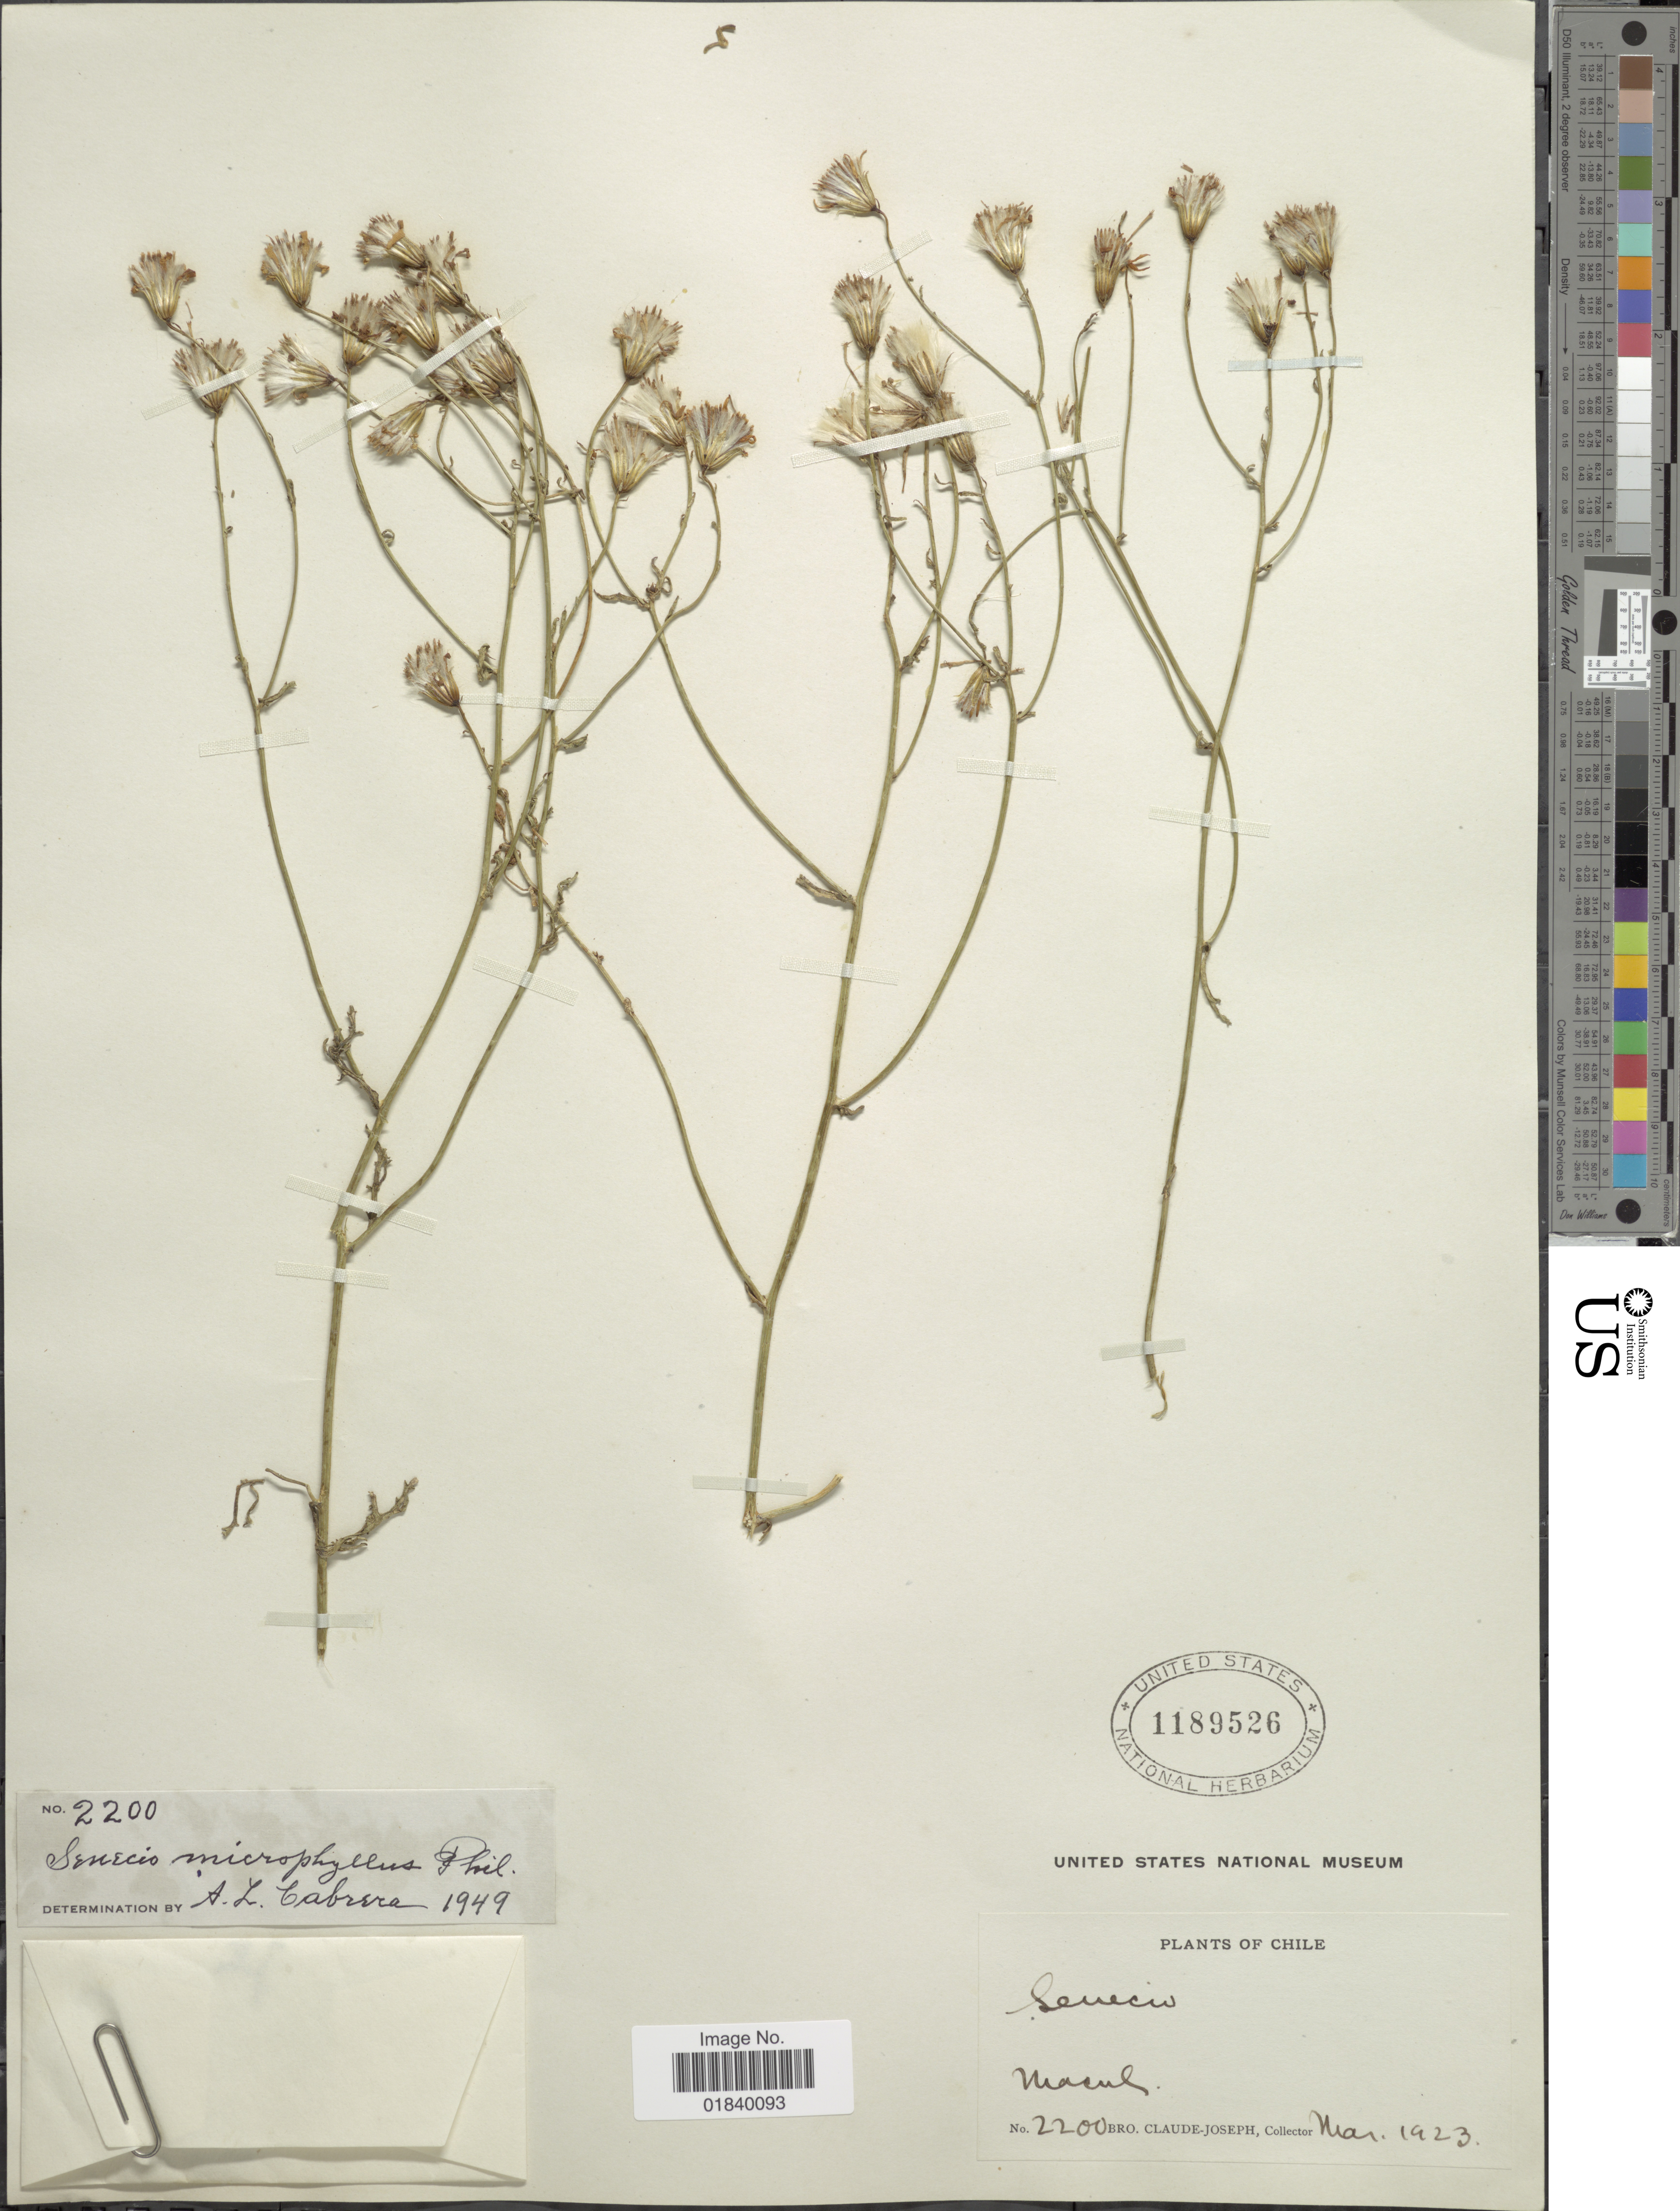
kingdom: Plantae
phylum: Tracheophyta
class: Magnoliopsida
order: Asterales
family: Asteraceae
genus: Senecio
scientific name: Senecio microphyllus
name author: Phil.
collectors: Bro. Claude-Joseph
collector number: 2200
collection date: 1923-03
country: Chile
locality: Macul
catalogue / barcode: US 1189526